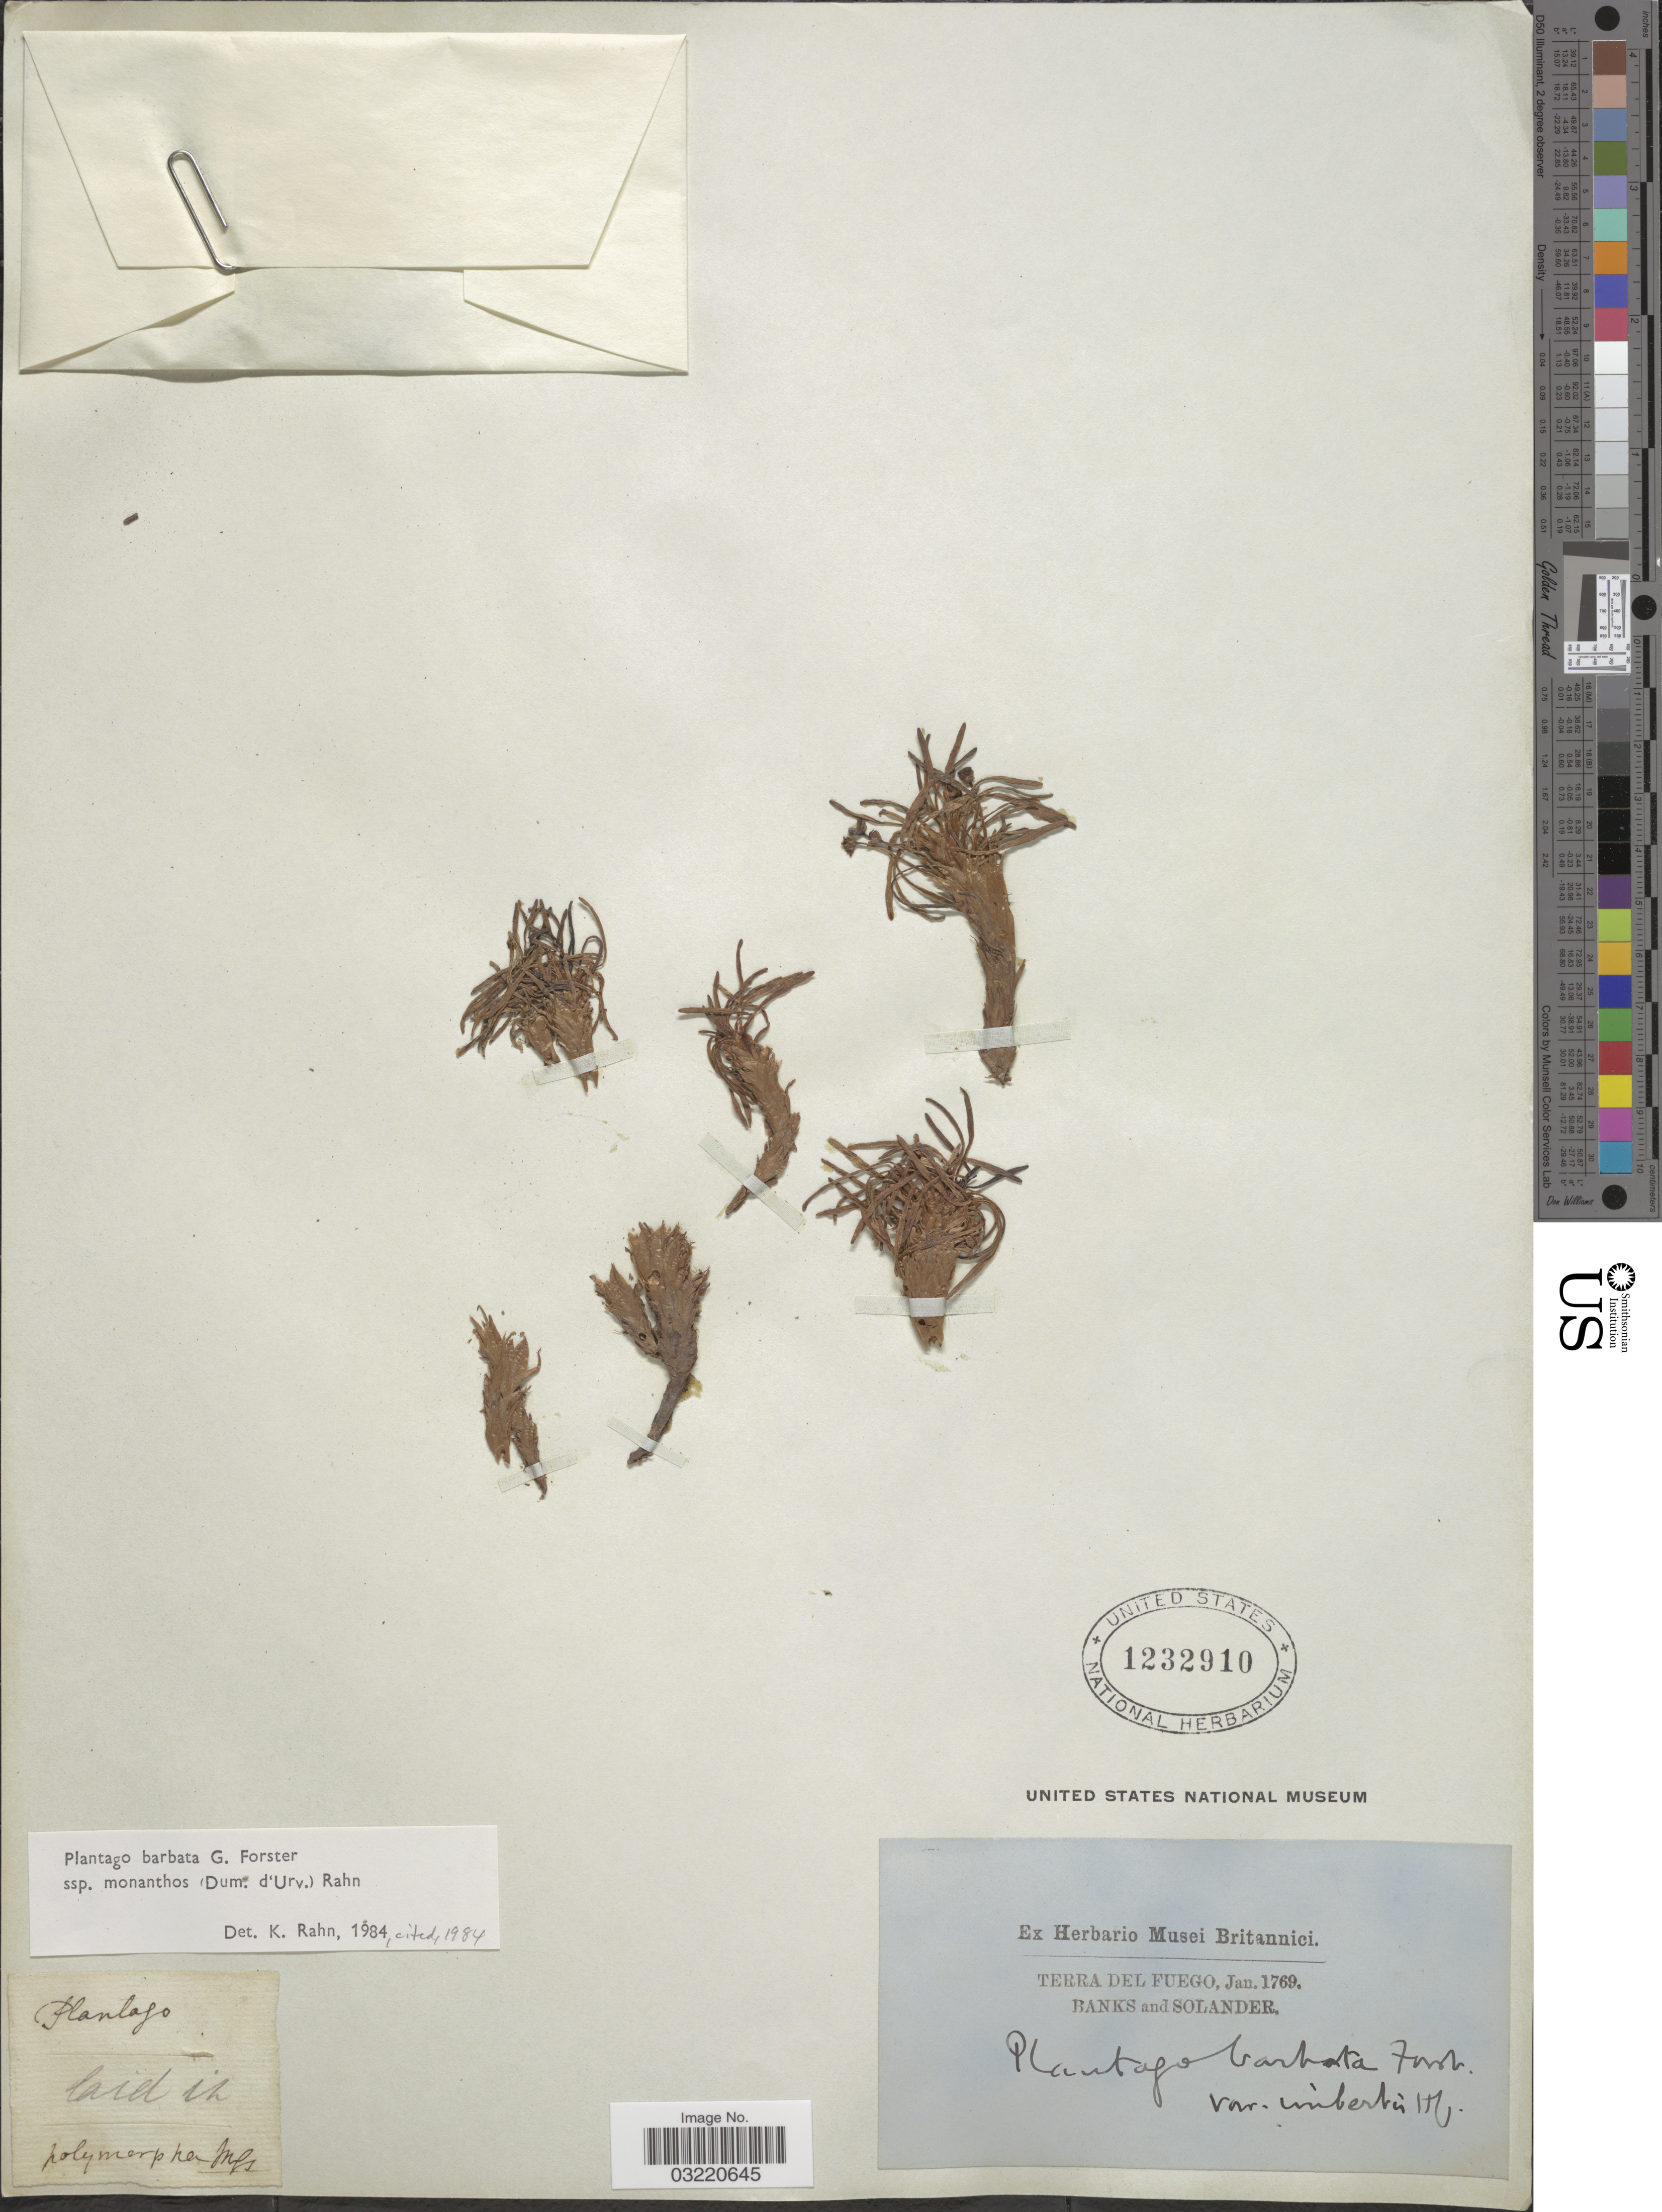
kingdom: Plantae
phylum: Tracheophyta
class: Magnoliopsida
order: Lamiales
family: Plantaginaceae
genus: Plantago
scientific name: Plantago barbata subsp. monanthos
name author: (d'Urv.) Rahn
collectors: -- Banks & Solander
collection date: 1769-01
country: Argentina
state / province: Tierra del Fuego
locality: Terra Del Fuego.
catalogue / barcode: US 1232910